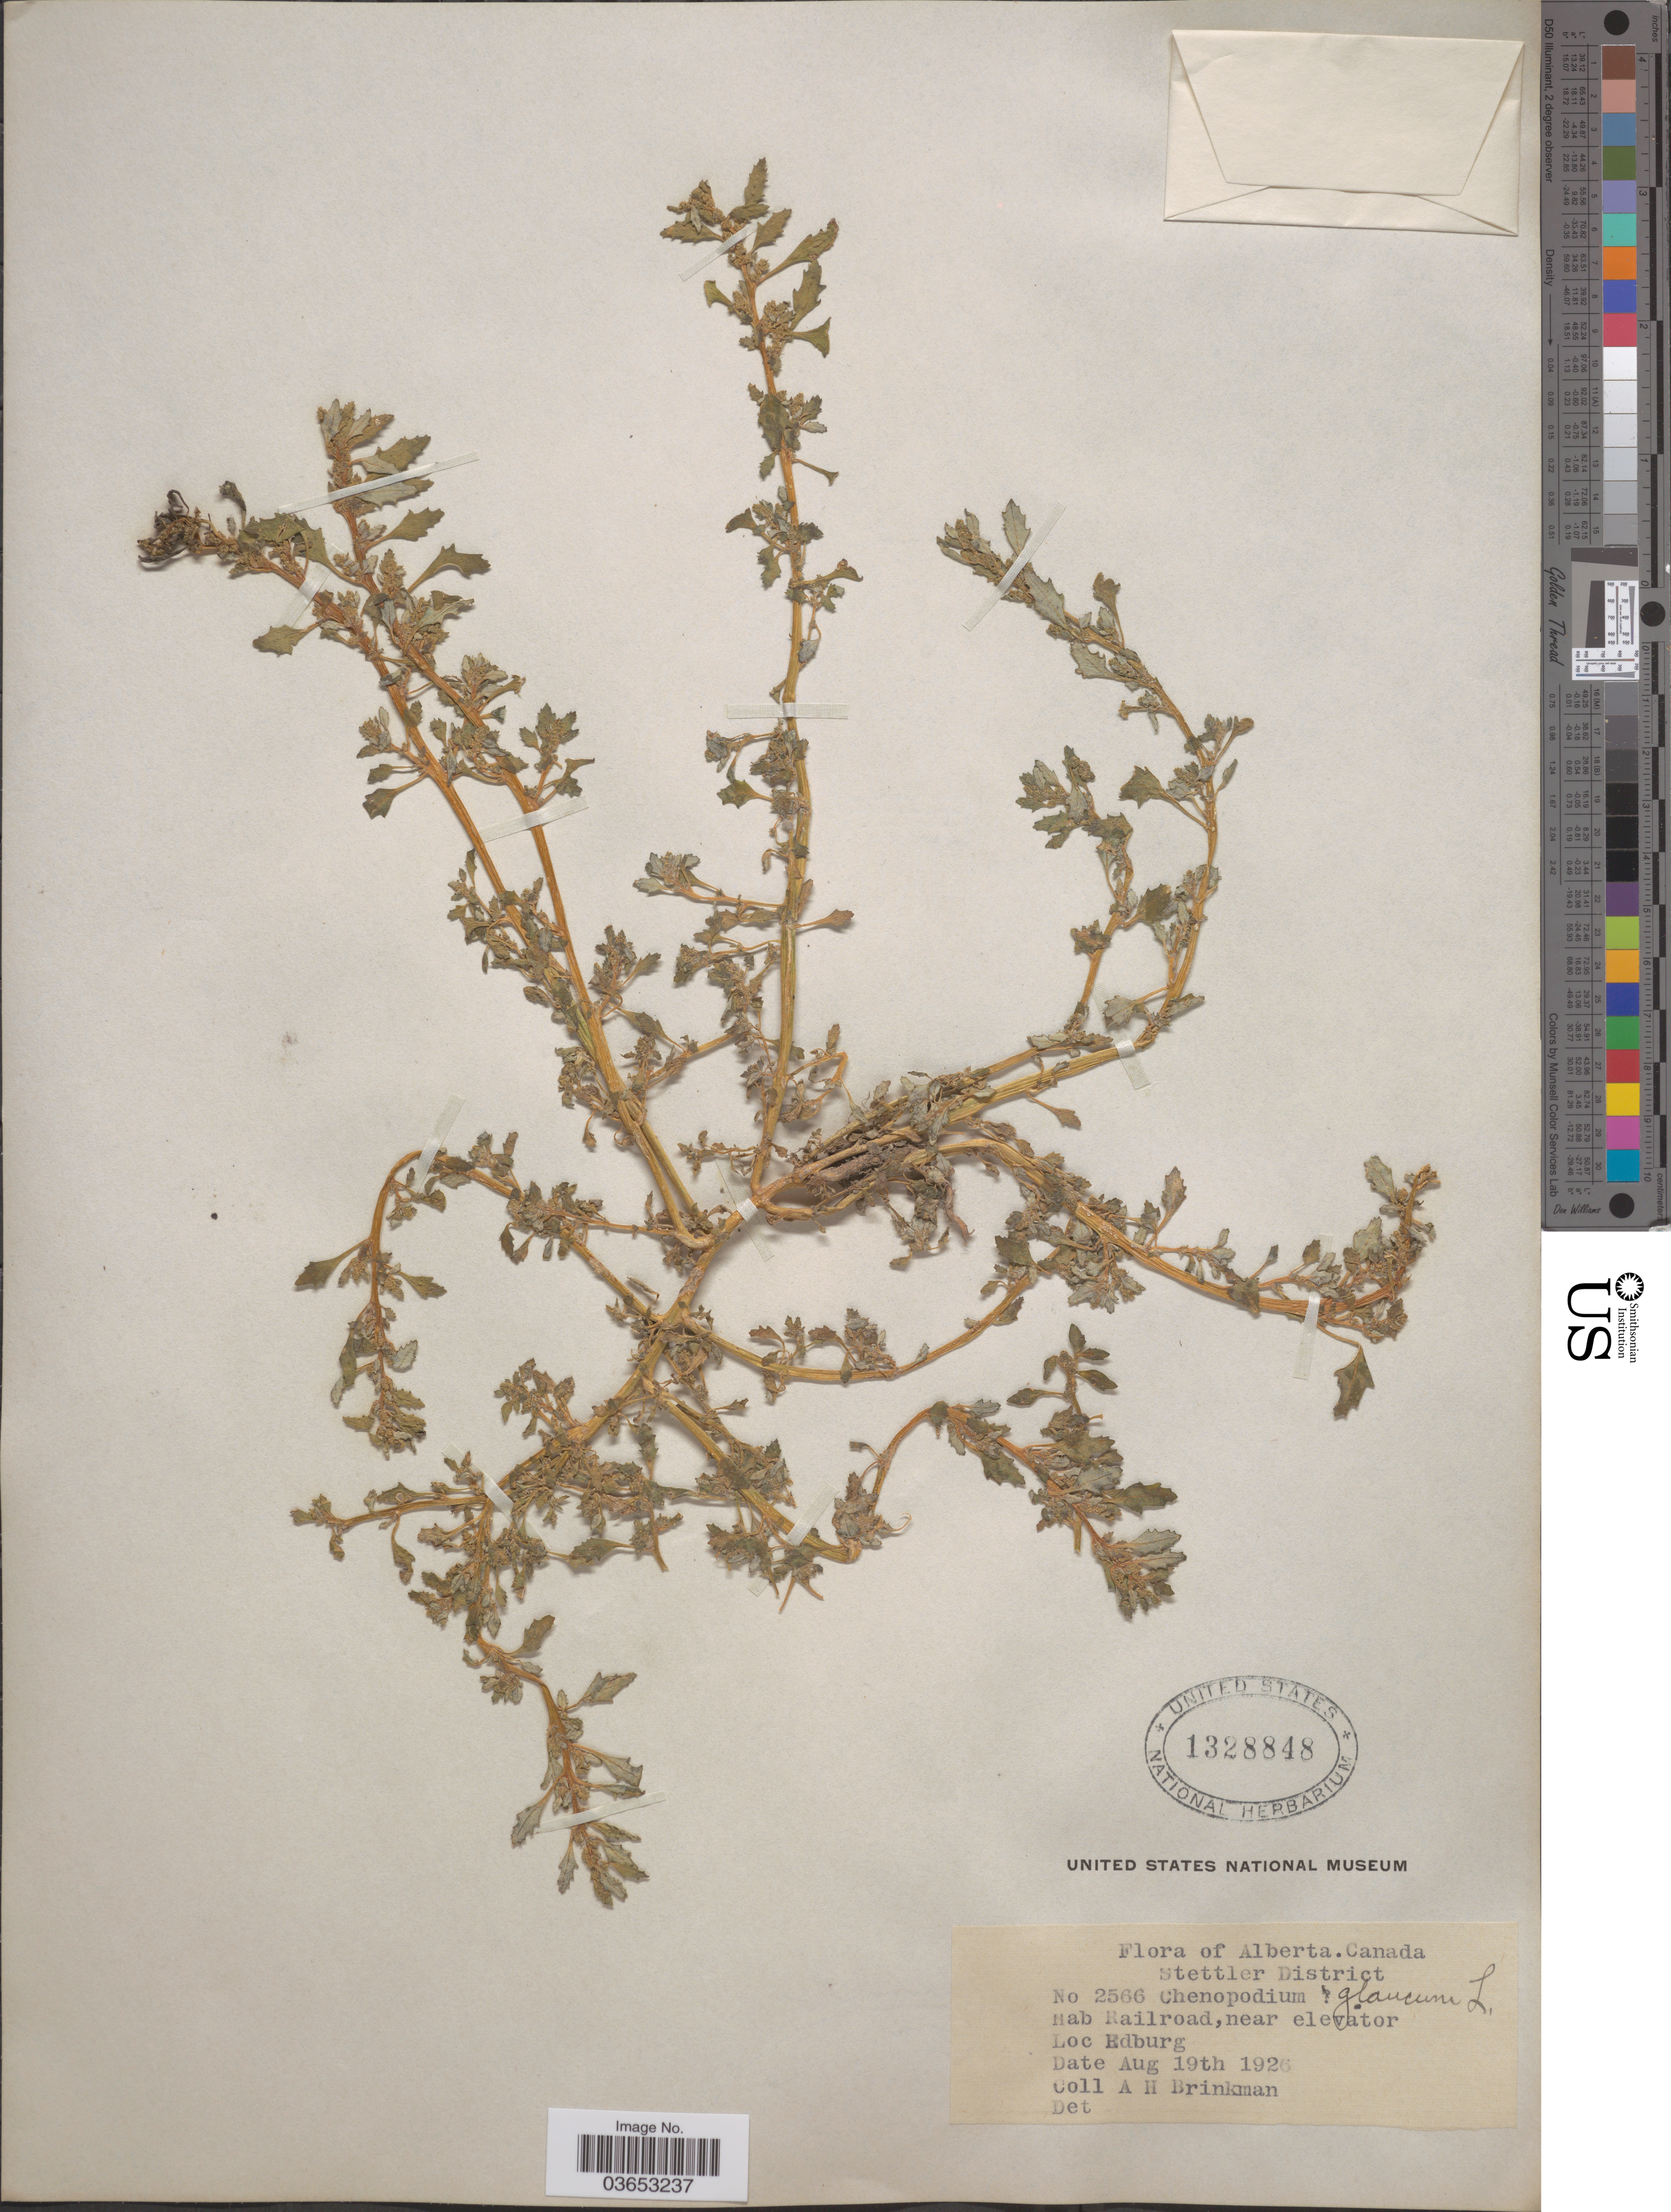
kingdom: Plantae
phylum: Tracheophyta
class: Magnoliopsida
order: Caryophyllales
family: Amaranthaceae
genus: Chenopodium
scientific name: Chenopodium glaucum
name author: L.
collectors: A. Brinkman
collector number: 2566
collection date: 1926-08-19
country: Canada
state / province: Alberta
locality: Stettler District. Railroad, near elevator. Edburg.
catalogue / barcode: US 1328848